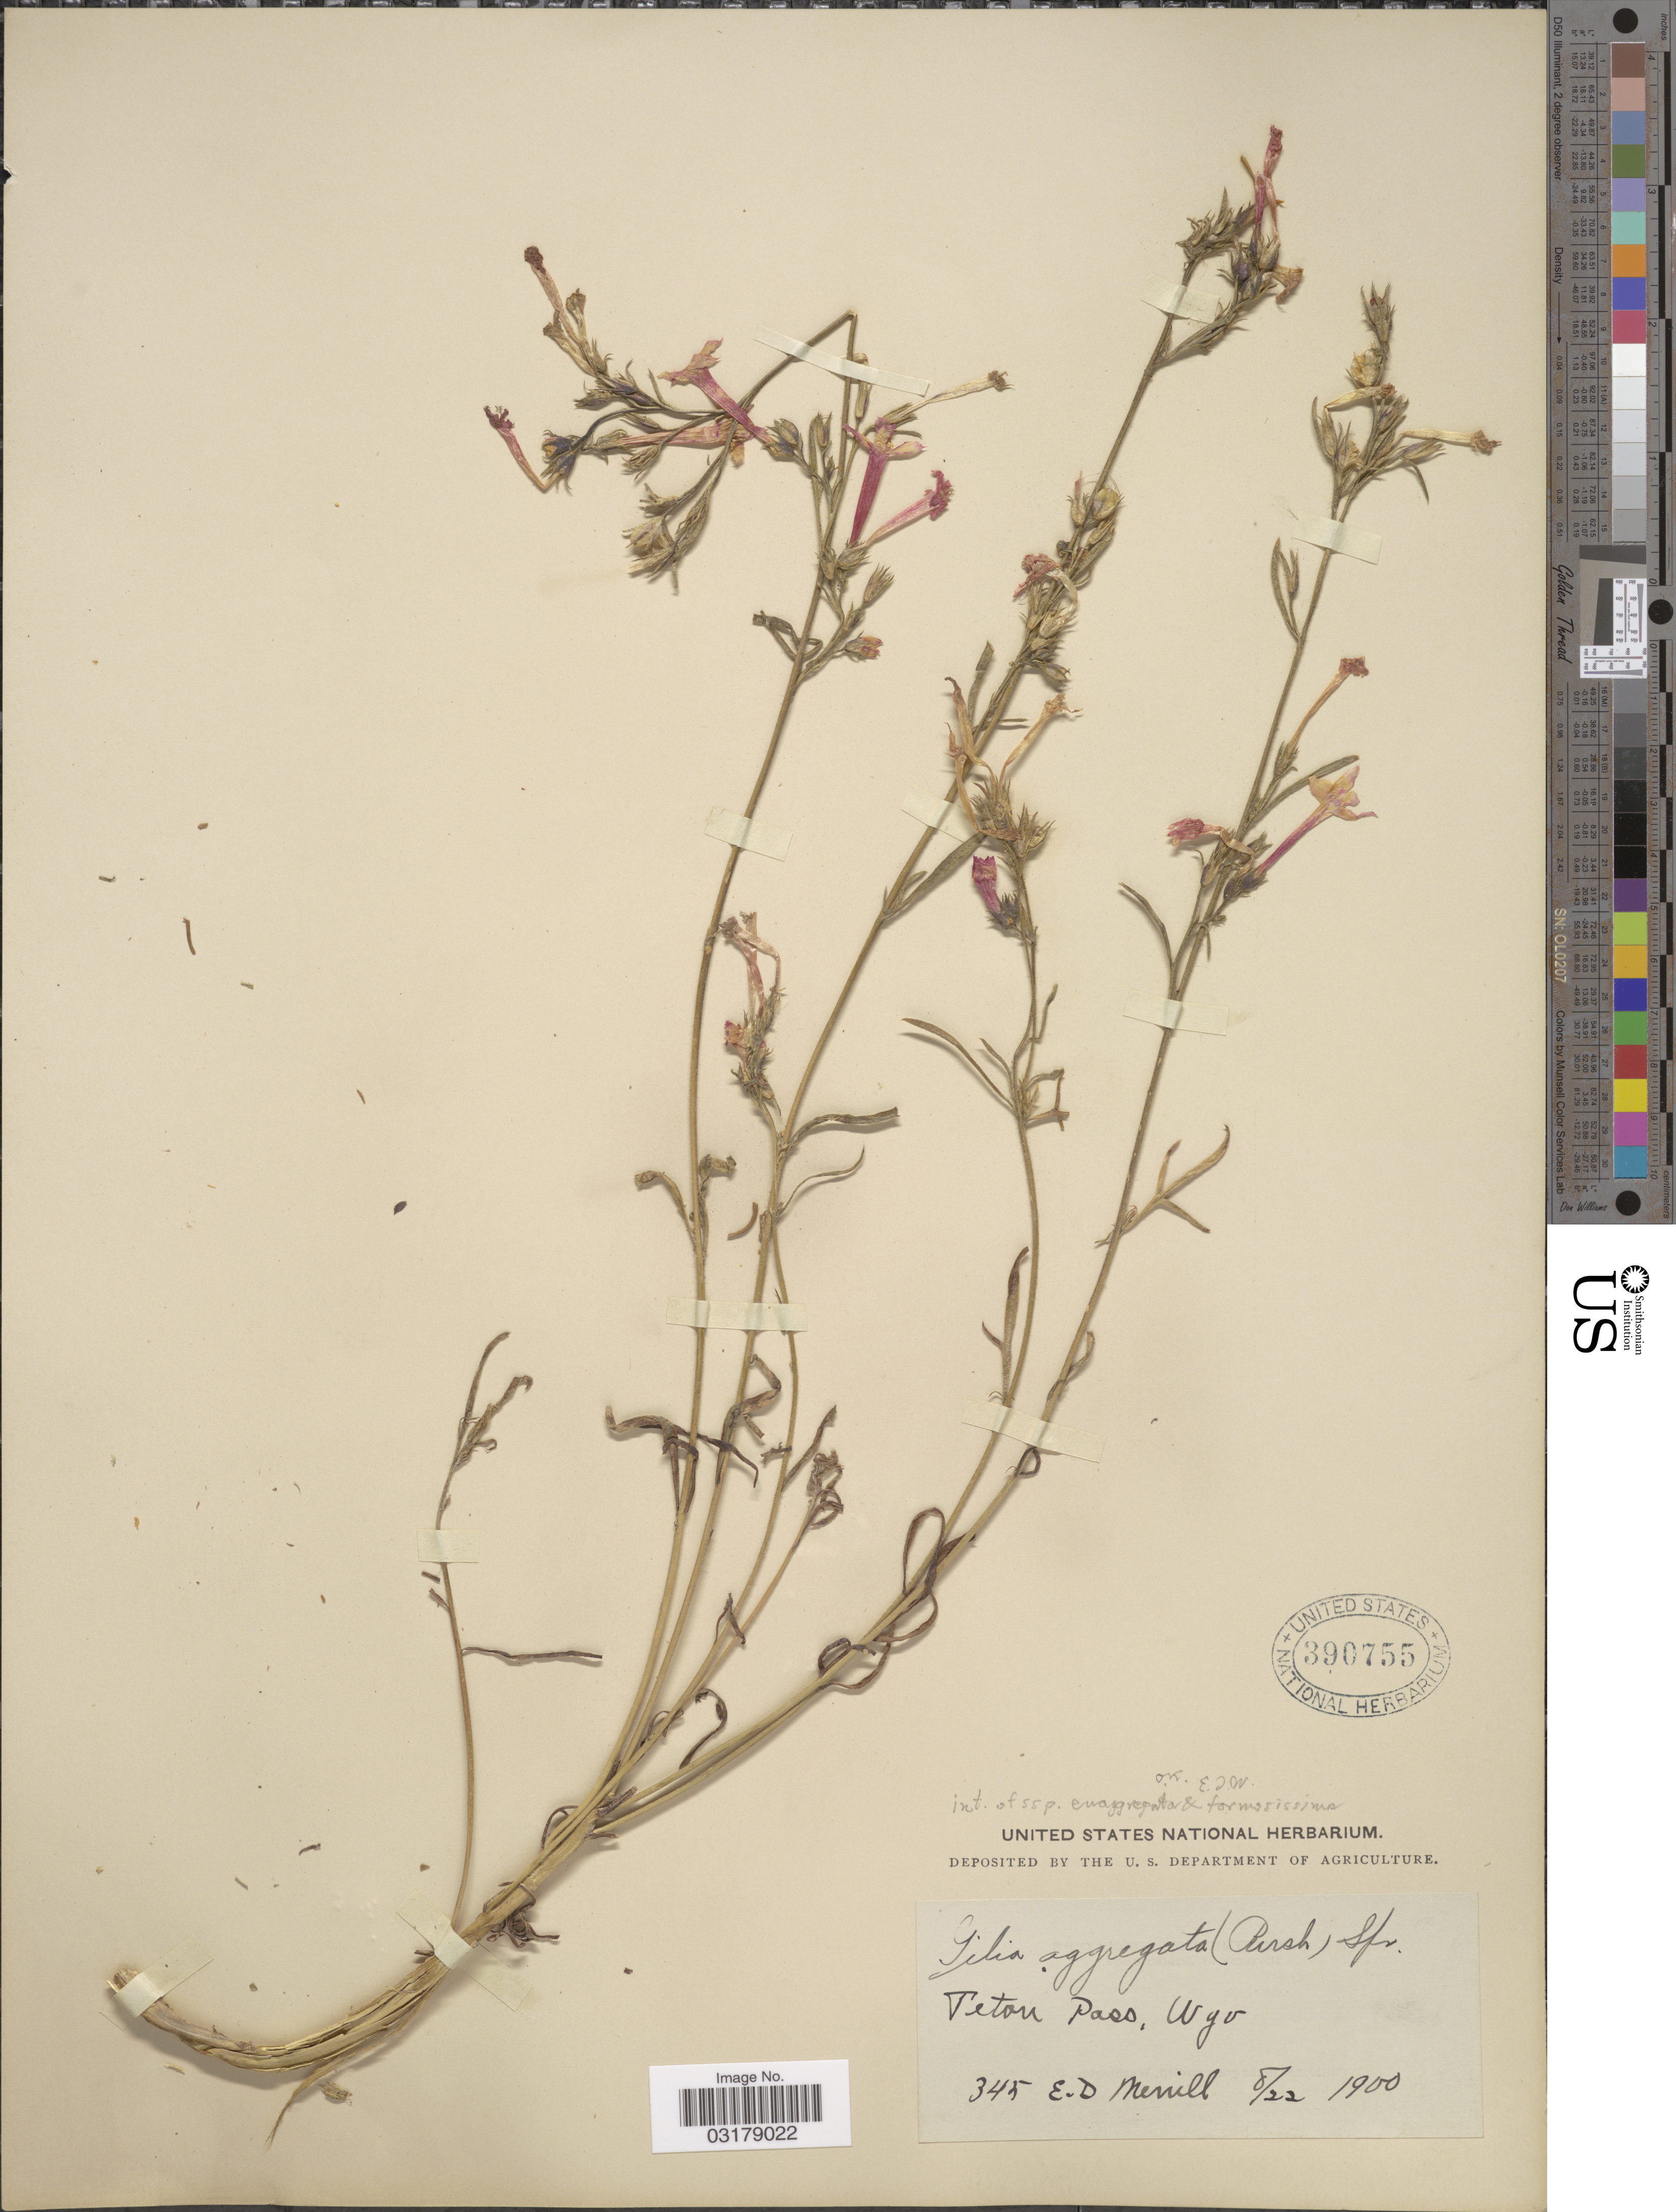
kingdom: Plantae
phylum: Tracheophyta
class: Magnoliopsida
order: Ericales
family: Polemoniaceae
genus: Ipomopsis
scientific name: Ipomopsis aggregata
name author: (Pursh) V.E. Grant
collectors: E. D. Merrill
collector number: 345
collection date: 1900-08-22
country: United States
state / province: Wyoming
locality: Teton Pass.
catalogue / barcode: US 390755